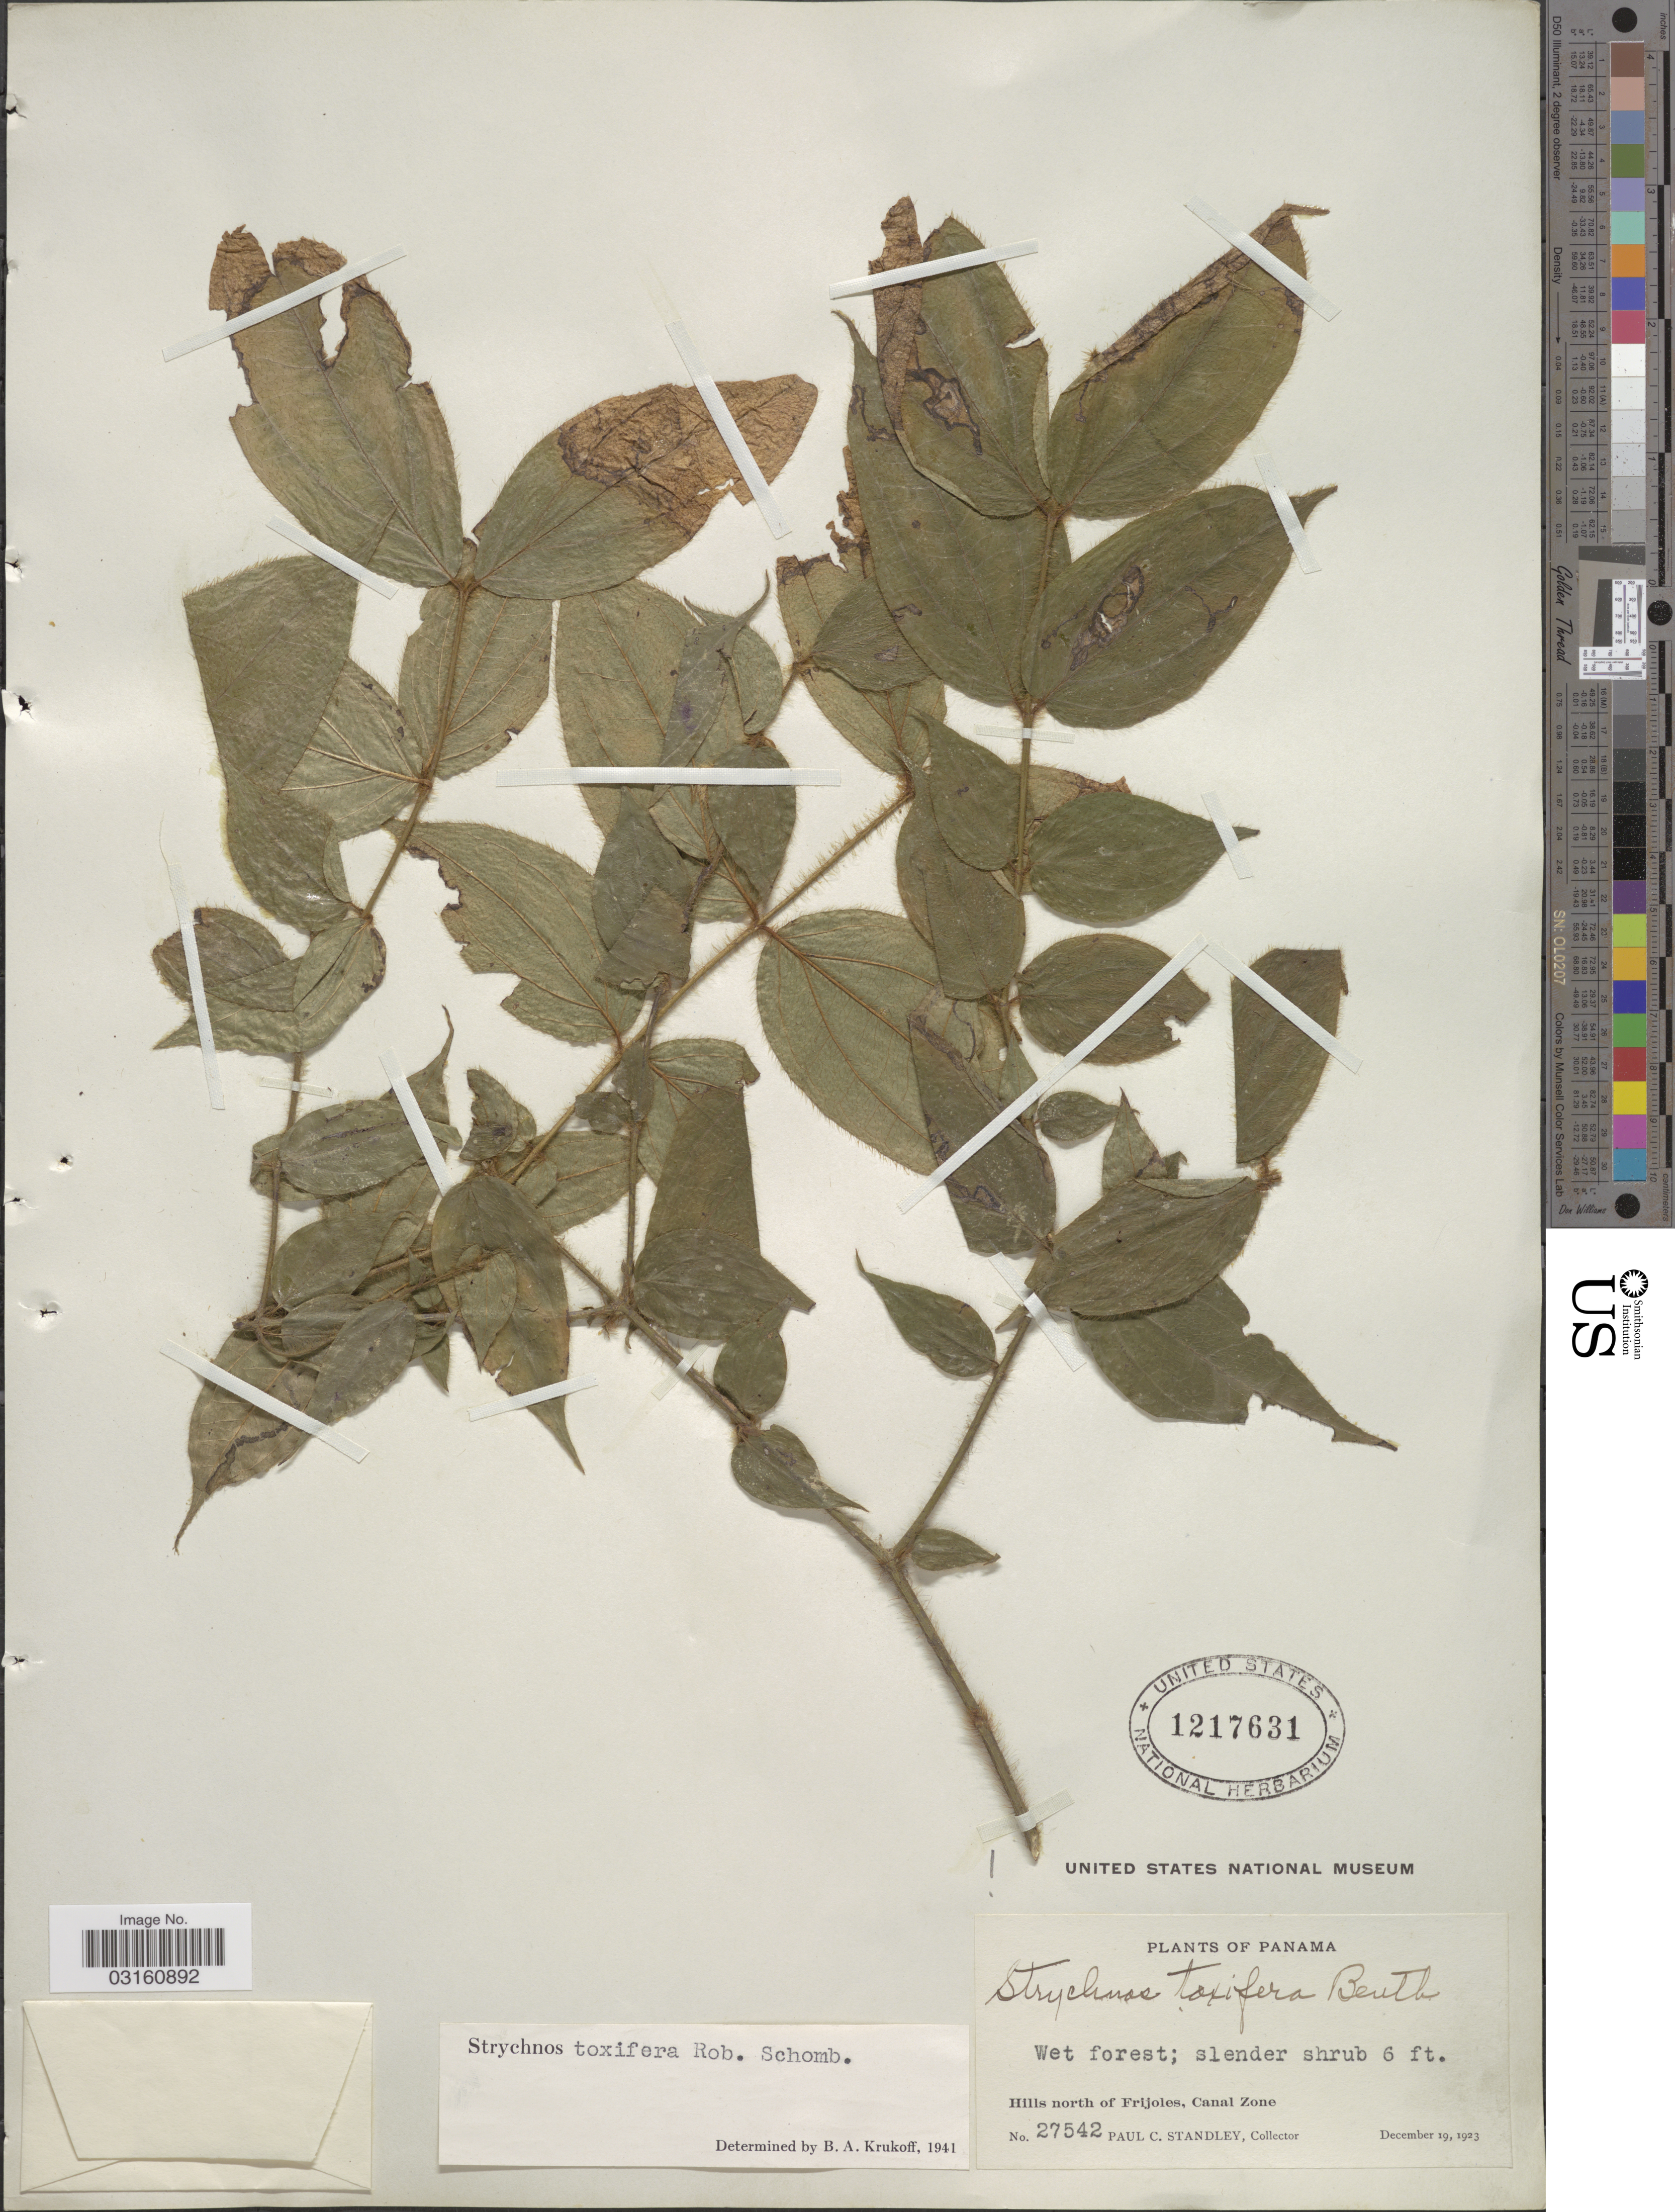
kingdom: Plantae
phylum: Tracheophyta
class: Magnoliopsida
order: Gentianales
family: Loganiaceae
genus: Strychnos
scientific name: Strychnos toxifera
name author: R.H. Schomb. ex Benth.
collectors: P. C. Standley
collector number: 27542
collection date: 1923-12-19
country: Panama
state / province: Colón / Panamá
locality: Hills north of Frijoles, Canal Zone.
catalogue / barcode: US 1217631